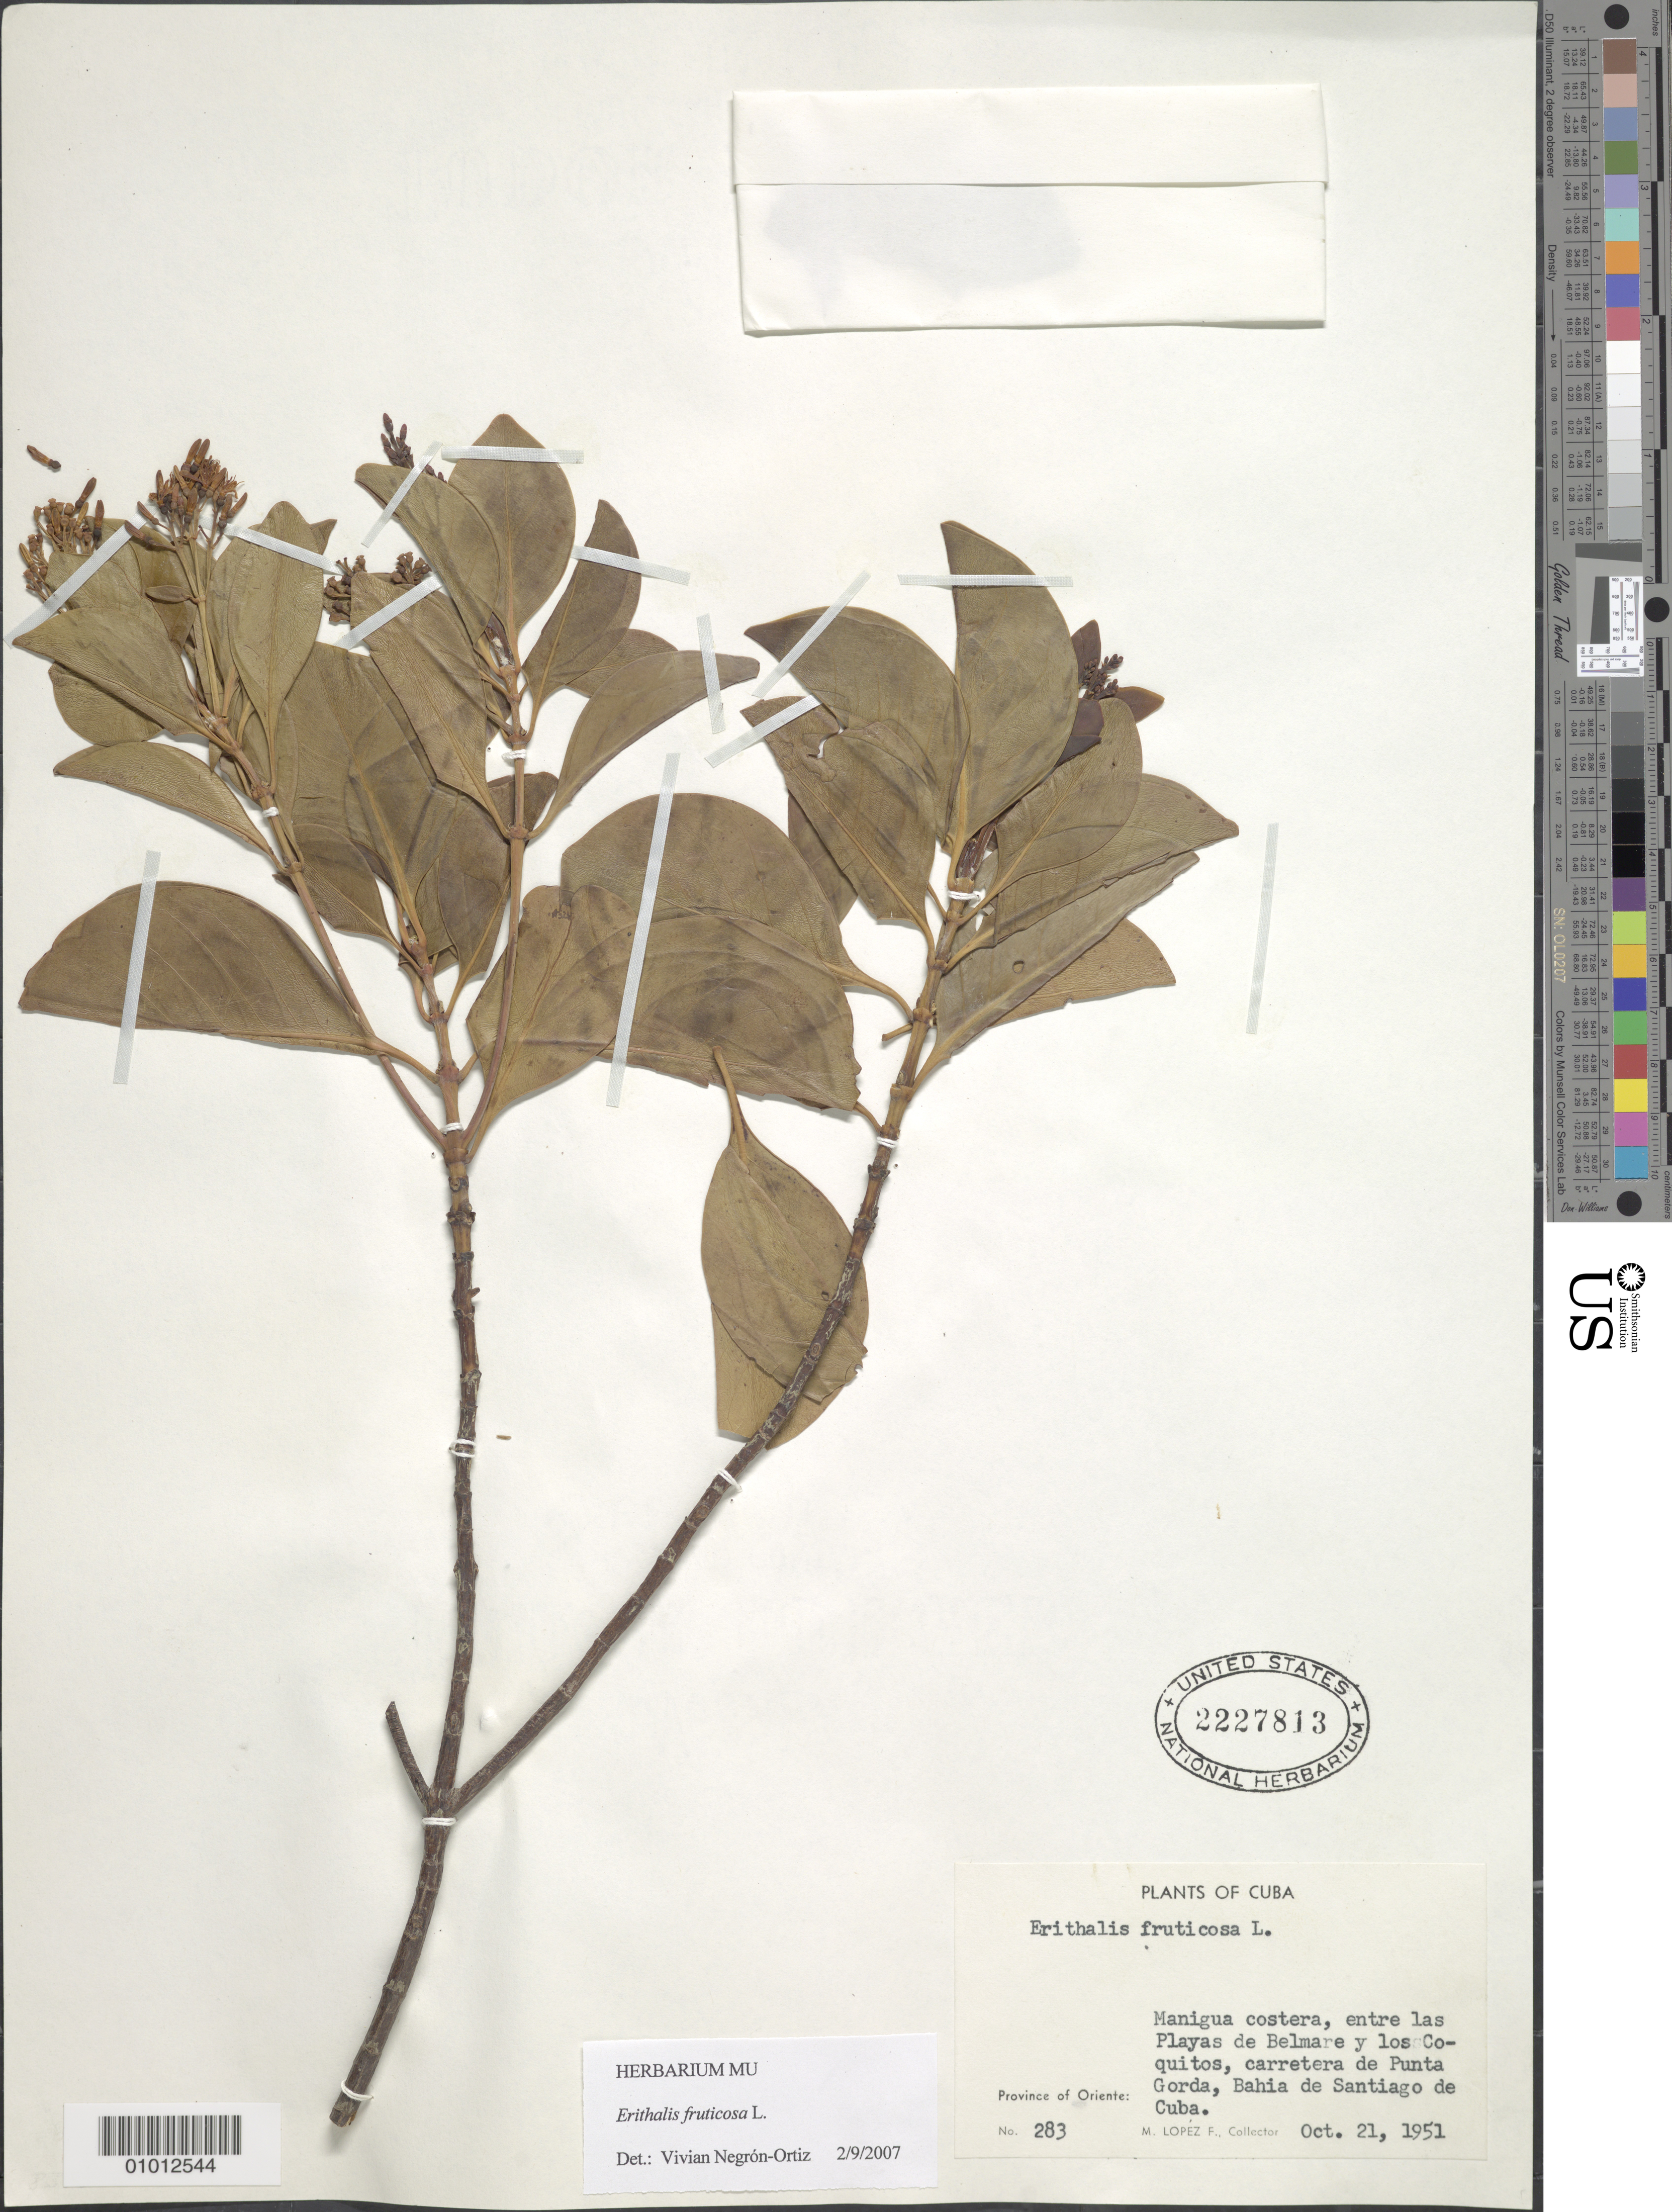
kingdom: Plantae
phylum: Tracheophyta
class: Magnoliopsida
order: Gentianales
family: Rubiaceae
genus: Erithalis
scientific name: Erithalis fruticosa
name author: L.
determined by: Negrón-Ortiz, V.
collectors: M. López Figueiras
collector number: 283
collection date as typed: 21 Oct 1951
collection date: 1951-10-21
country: Cuba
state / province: Santiago de Cuba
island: Cuba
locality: Entre Las Playas de Belmare y los Coquitos, carretera de Punta Gorda, Bahia de Santiago de Cuba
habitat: Manigua costera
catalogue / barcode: US 2227813